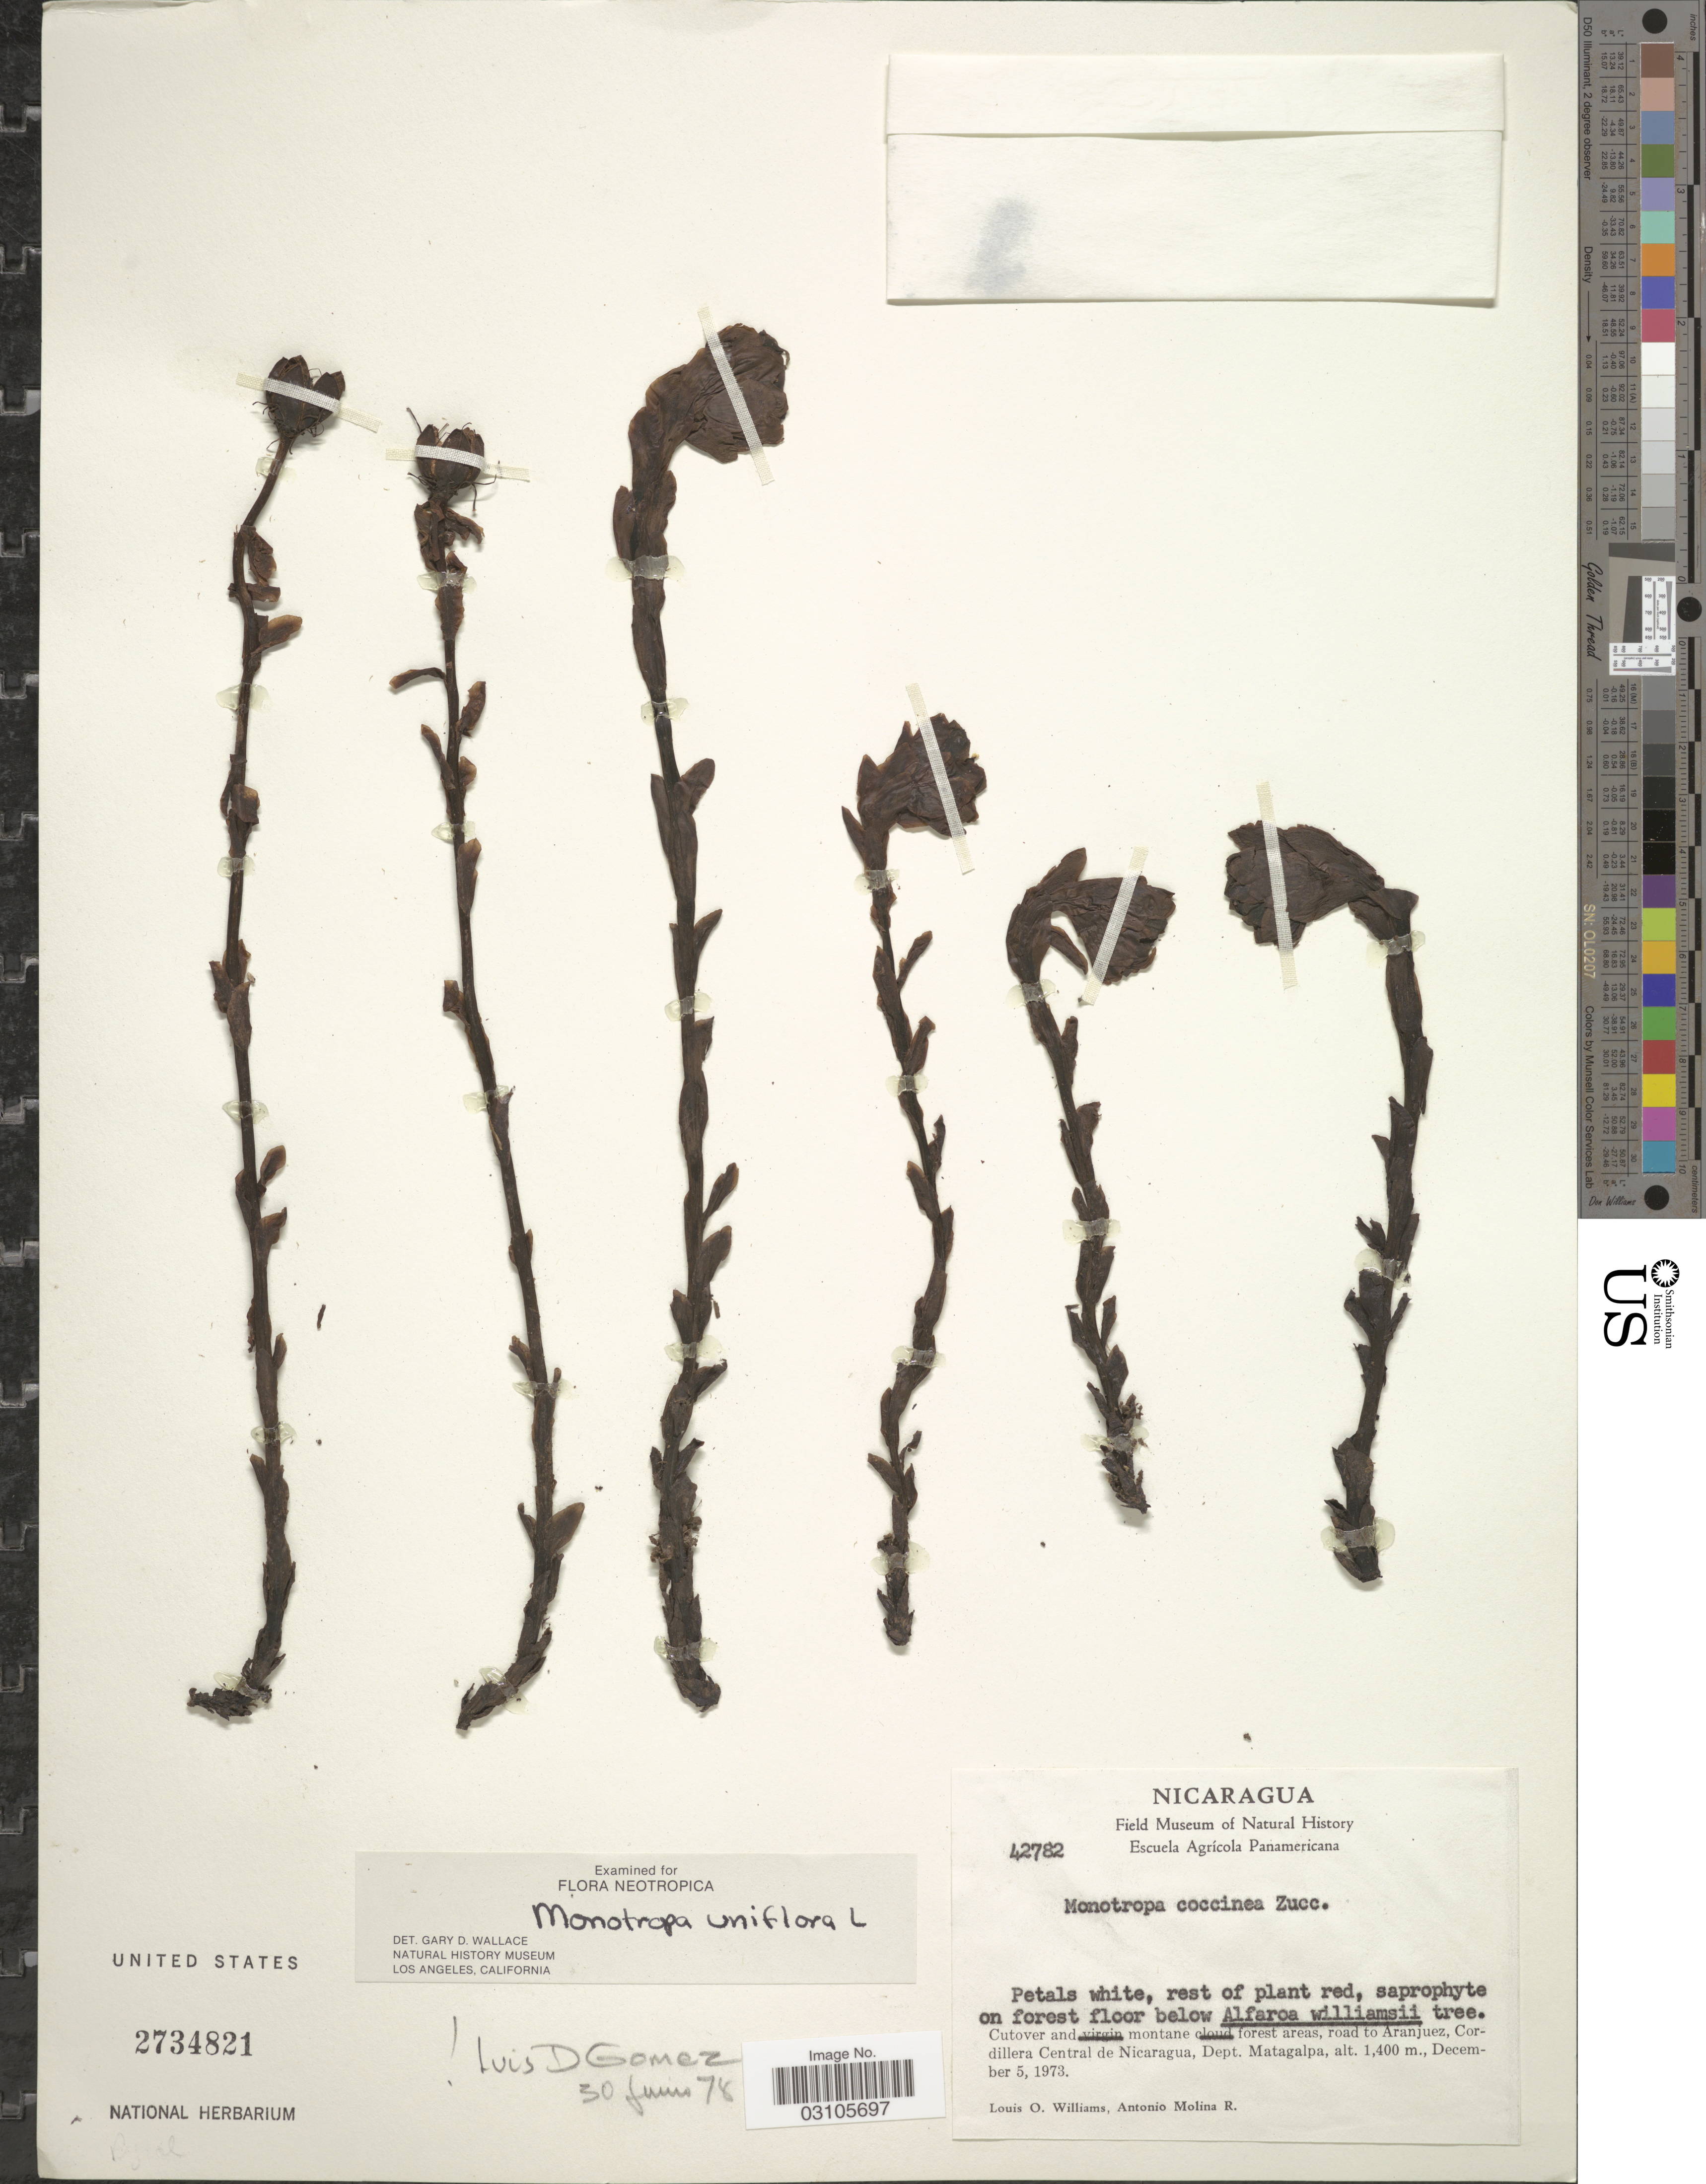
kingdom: Plantae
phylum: Tracheophyta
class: Magnoliopsida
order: Ericales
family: Ericaceae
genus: Monotropa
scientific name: Monotropa uniflora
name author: L.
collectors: L. O. Williams & A. Molina R.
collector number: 42782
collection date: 1973-12-05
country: Nicaragua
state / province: Matagalpa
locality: Road to Aranjuez, Cordillera Central de Nicaragua, Dept. Matagalpa.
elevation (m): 1400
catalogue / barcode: US 2734821